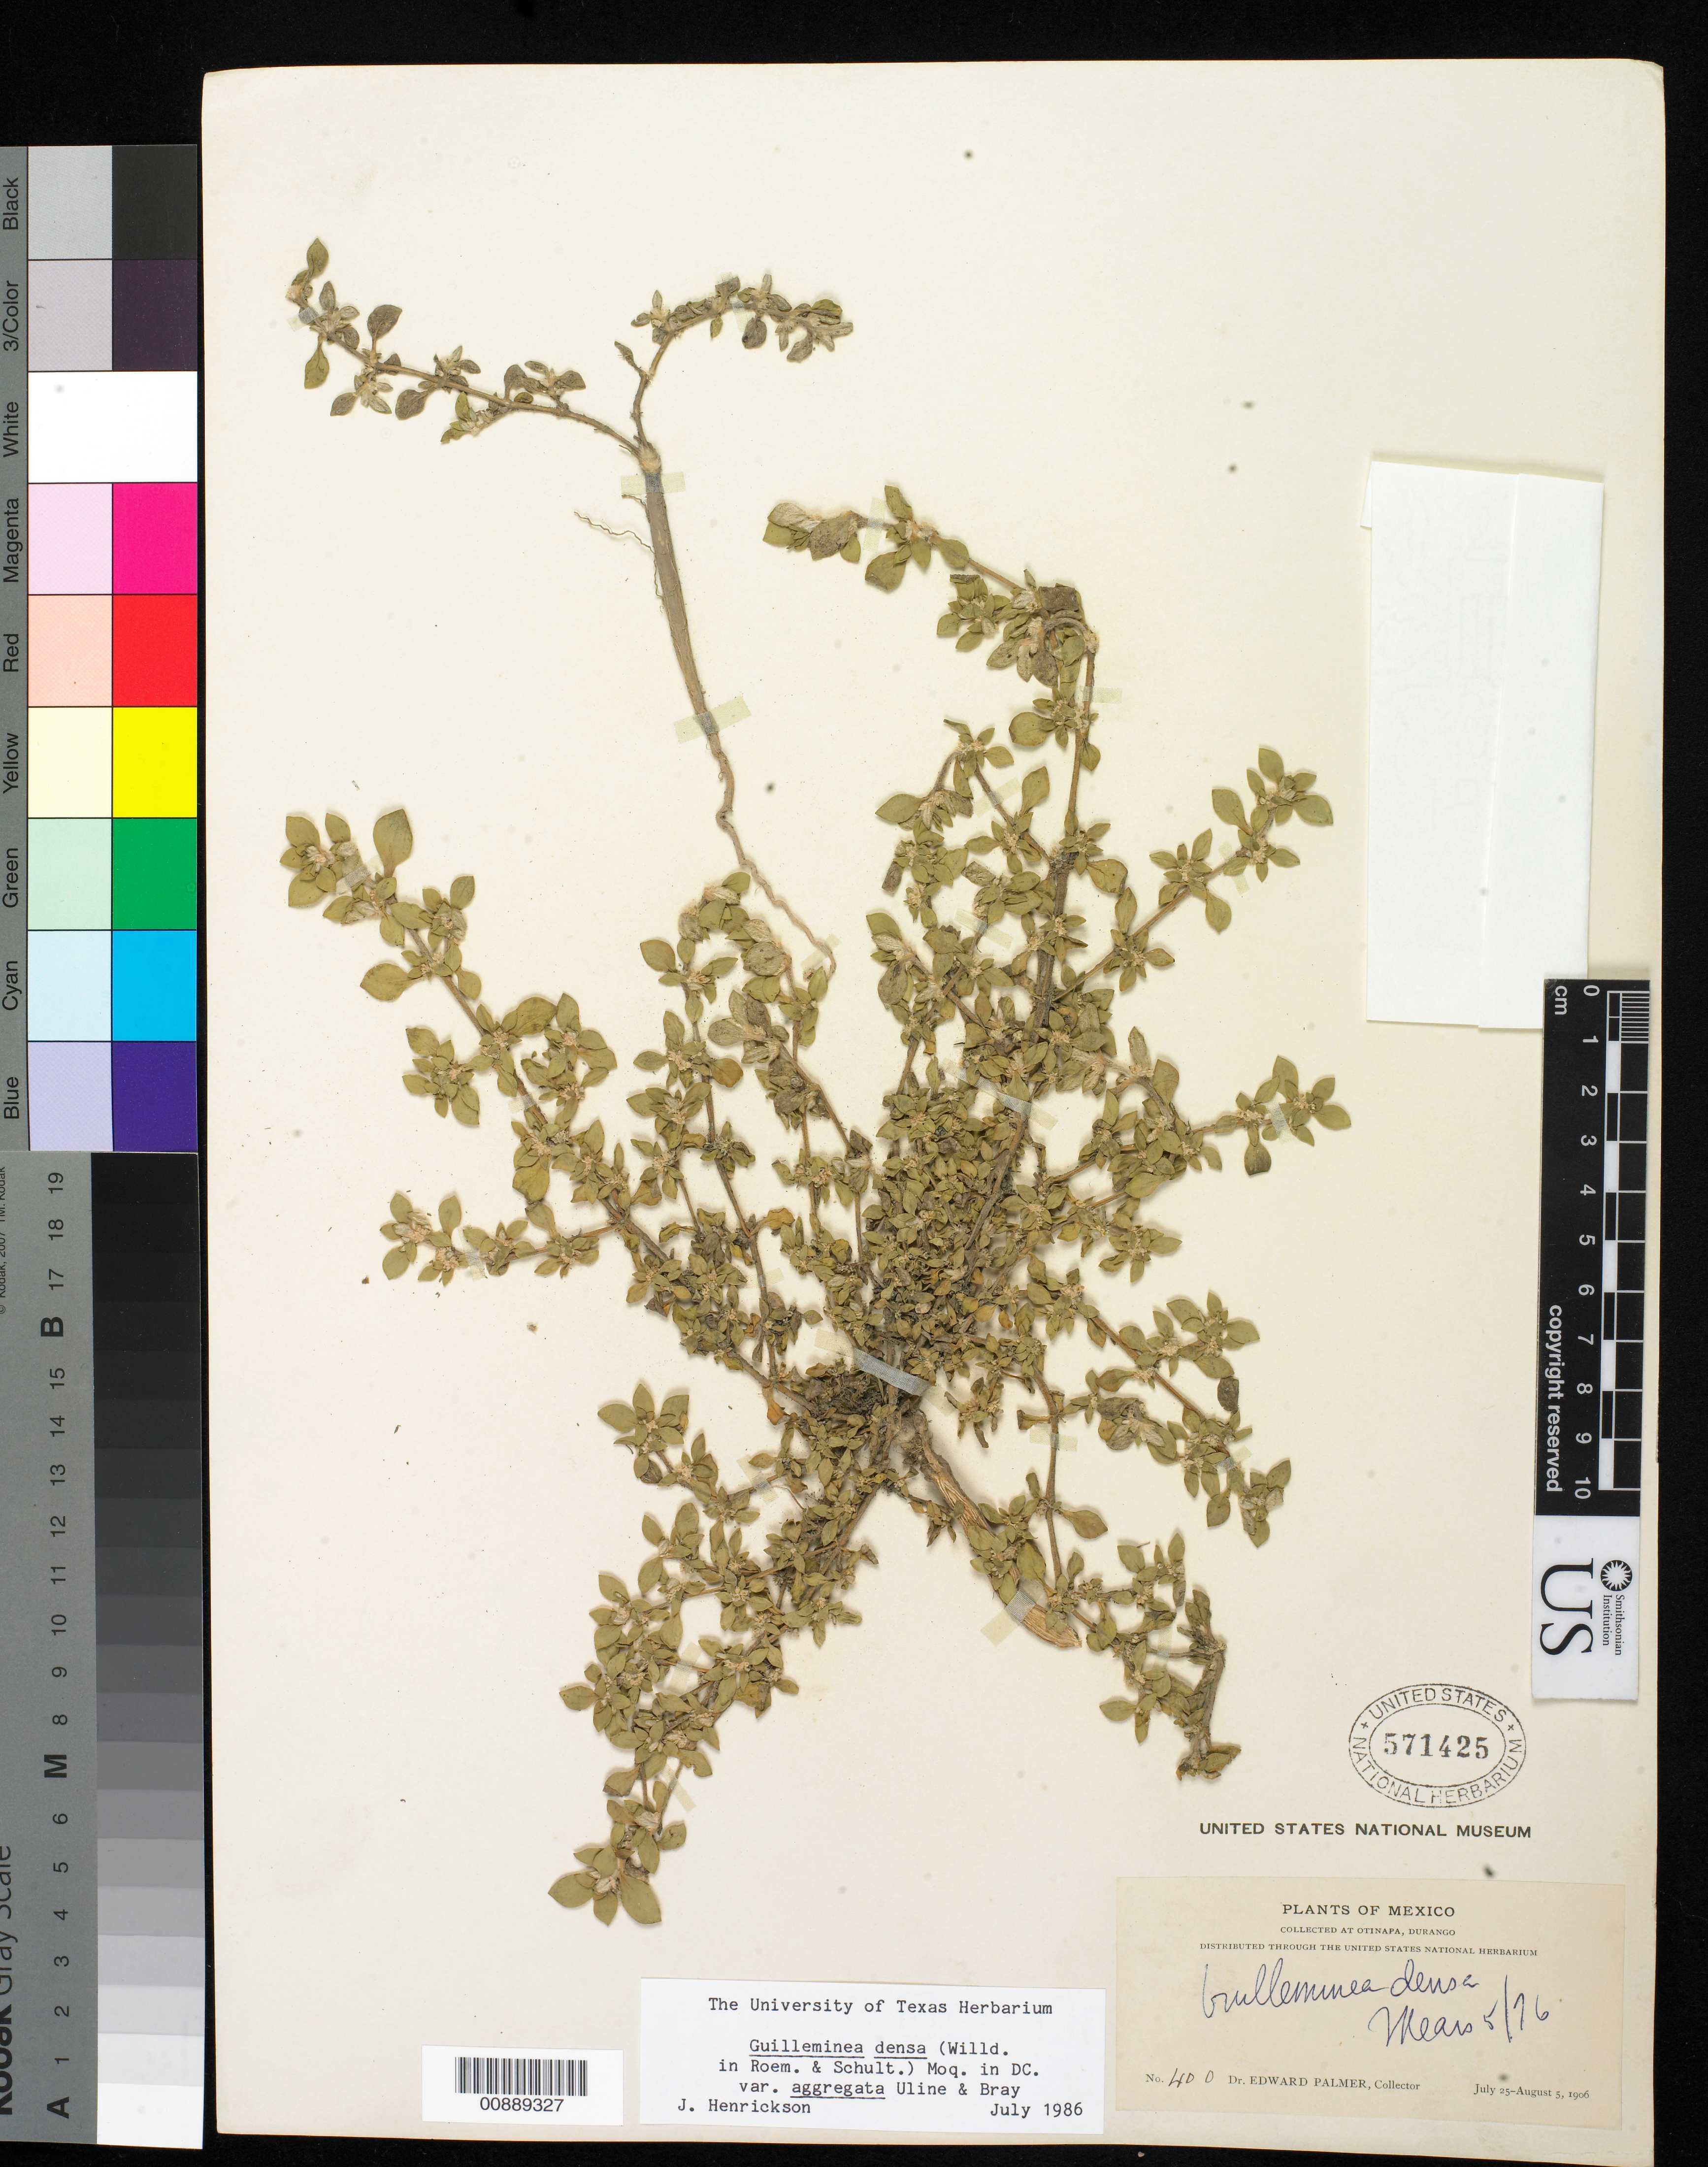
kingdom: Plantae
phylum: Tracheophyta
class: Magnoliopsida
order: Caryophyllales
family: Amaranthaceae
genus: Guilleminea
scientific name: Guilleminea densa var. aggregata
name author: Uline & W.L. Bray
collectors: E. Palmer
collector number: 400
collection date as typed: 25 Jul 1906 to 05 Aug 1906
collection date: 1906-07-25/1906-08-05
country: Mexico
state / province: Durango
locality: Otinapa, Durango.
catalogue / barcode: US 571425